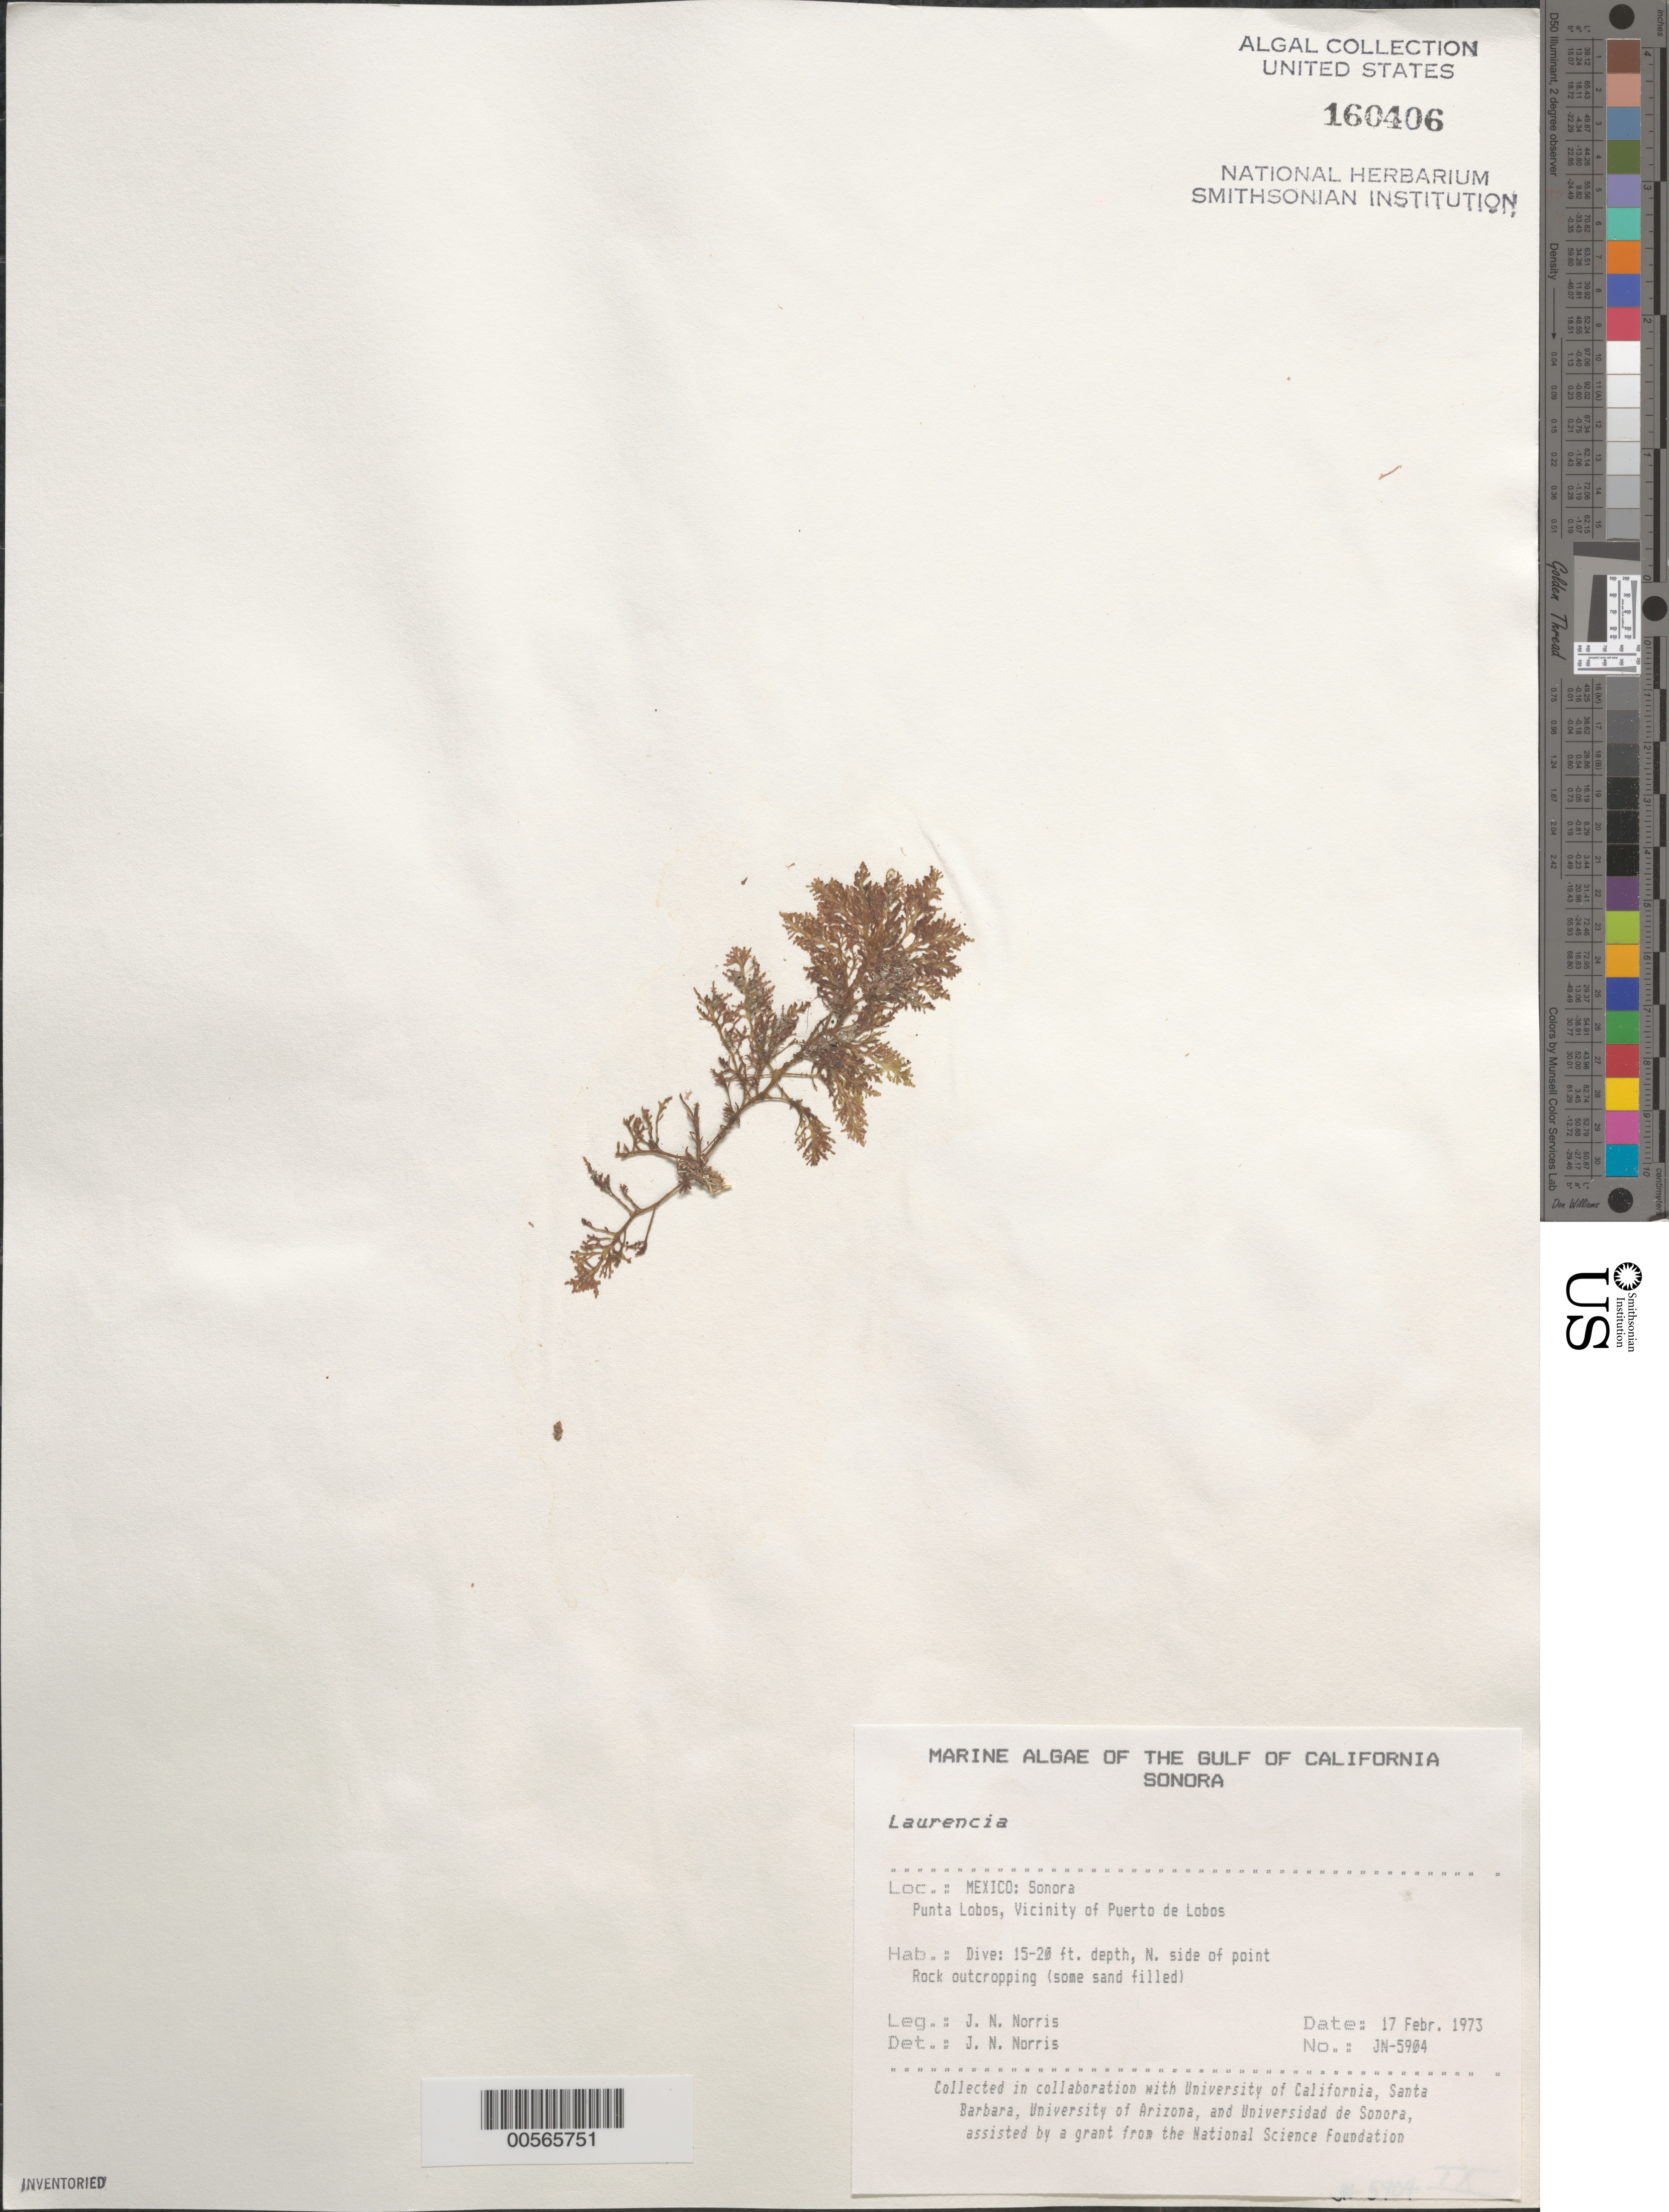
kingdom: Plantae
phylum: Rhodophyta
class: Florideophyceae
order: Ceramiales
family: Rhodomelaceae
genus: Laurencia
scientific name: Laurencia sp.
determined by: Norris, James N.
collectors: J. N. Norris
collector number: JN-5904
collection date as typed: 17 Feb 1973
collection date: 1973-02-17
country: Mexico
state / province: Sonora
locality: Punta Lobos, Puerto de Lobos area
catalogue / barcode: US 160406